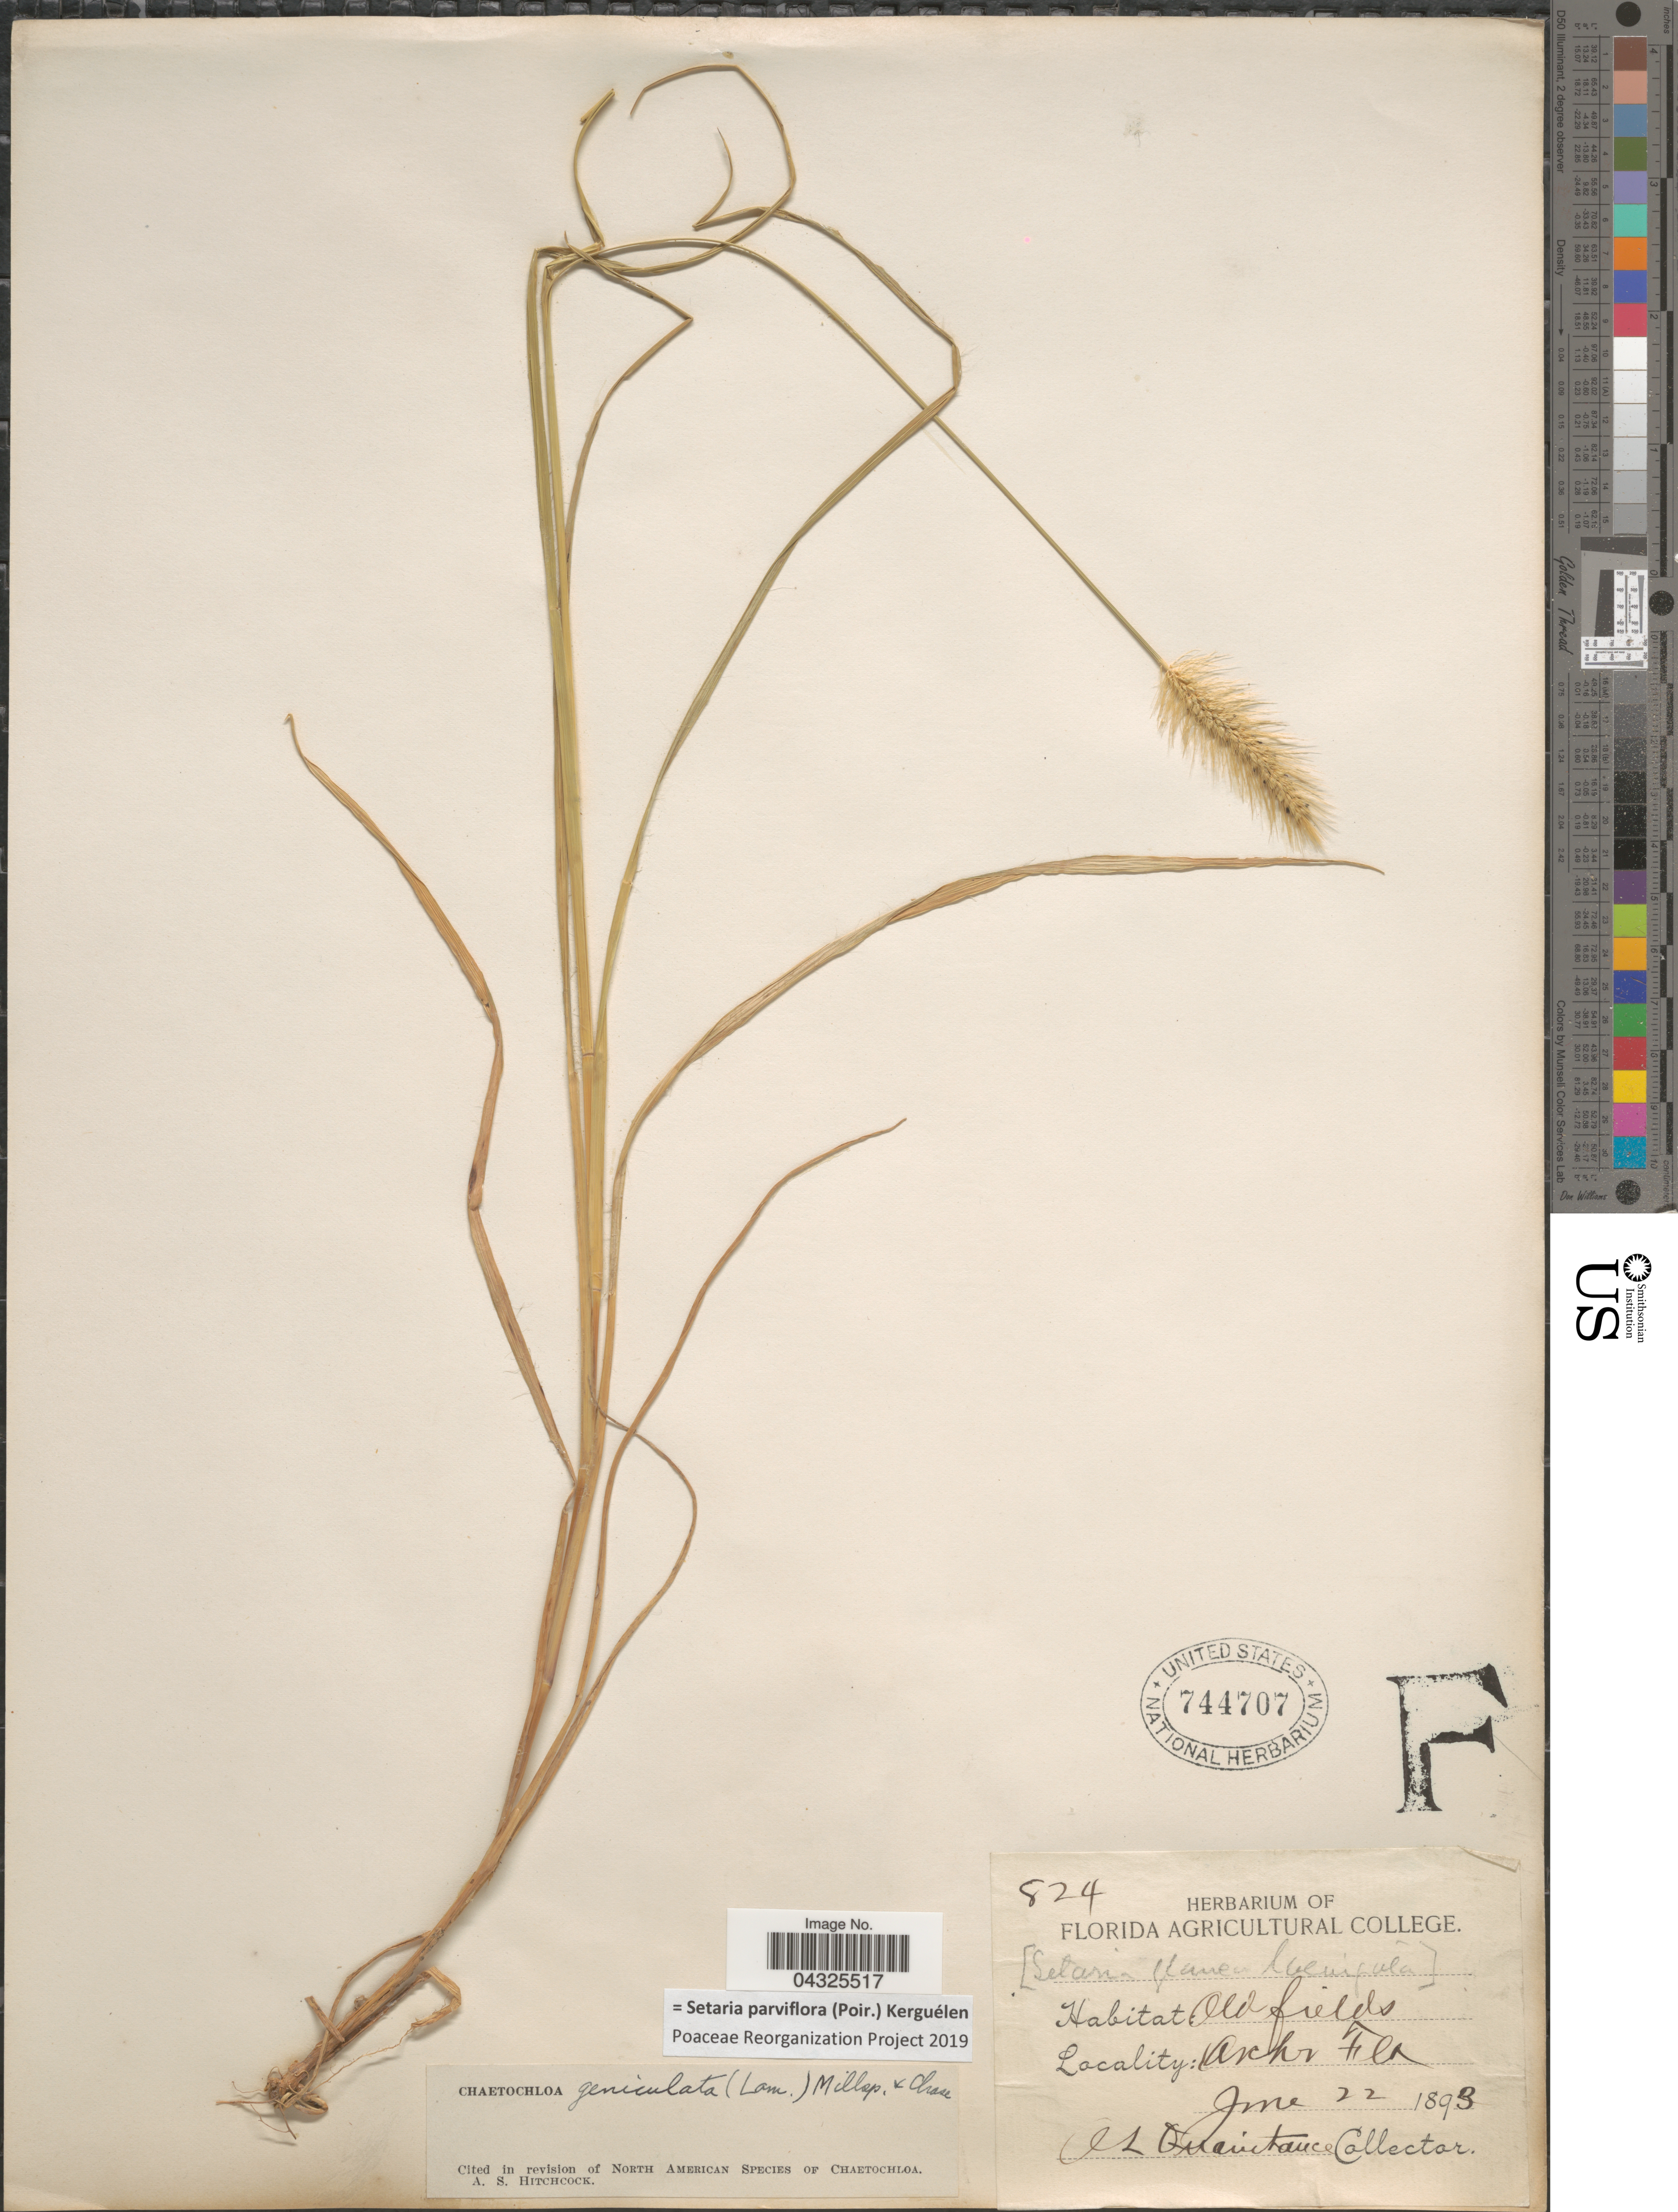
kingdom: Plantae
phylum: Tracheophyta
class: Liliopsida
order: Poales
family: Poaceae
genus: Setaria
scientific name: Setaria parviflora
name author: (Poir.) Kerguélen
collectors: A. Quaintance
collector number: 824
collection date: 1893-06-22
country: United States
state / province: Florida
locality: Archer.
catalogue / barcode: US 744707